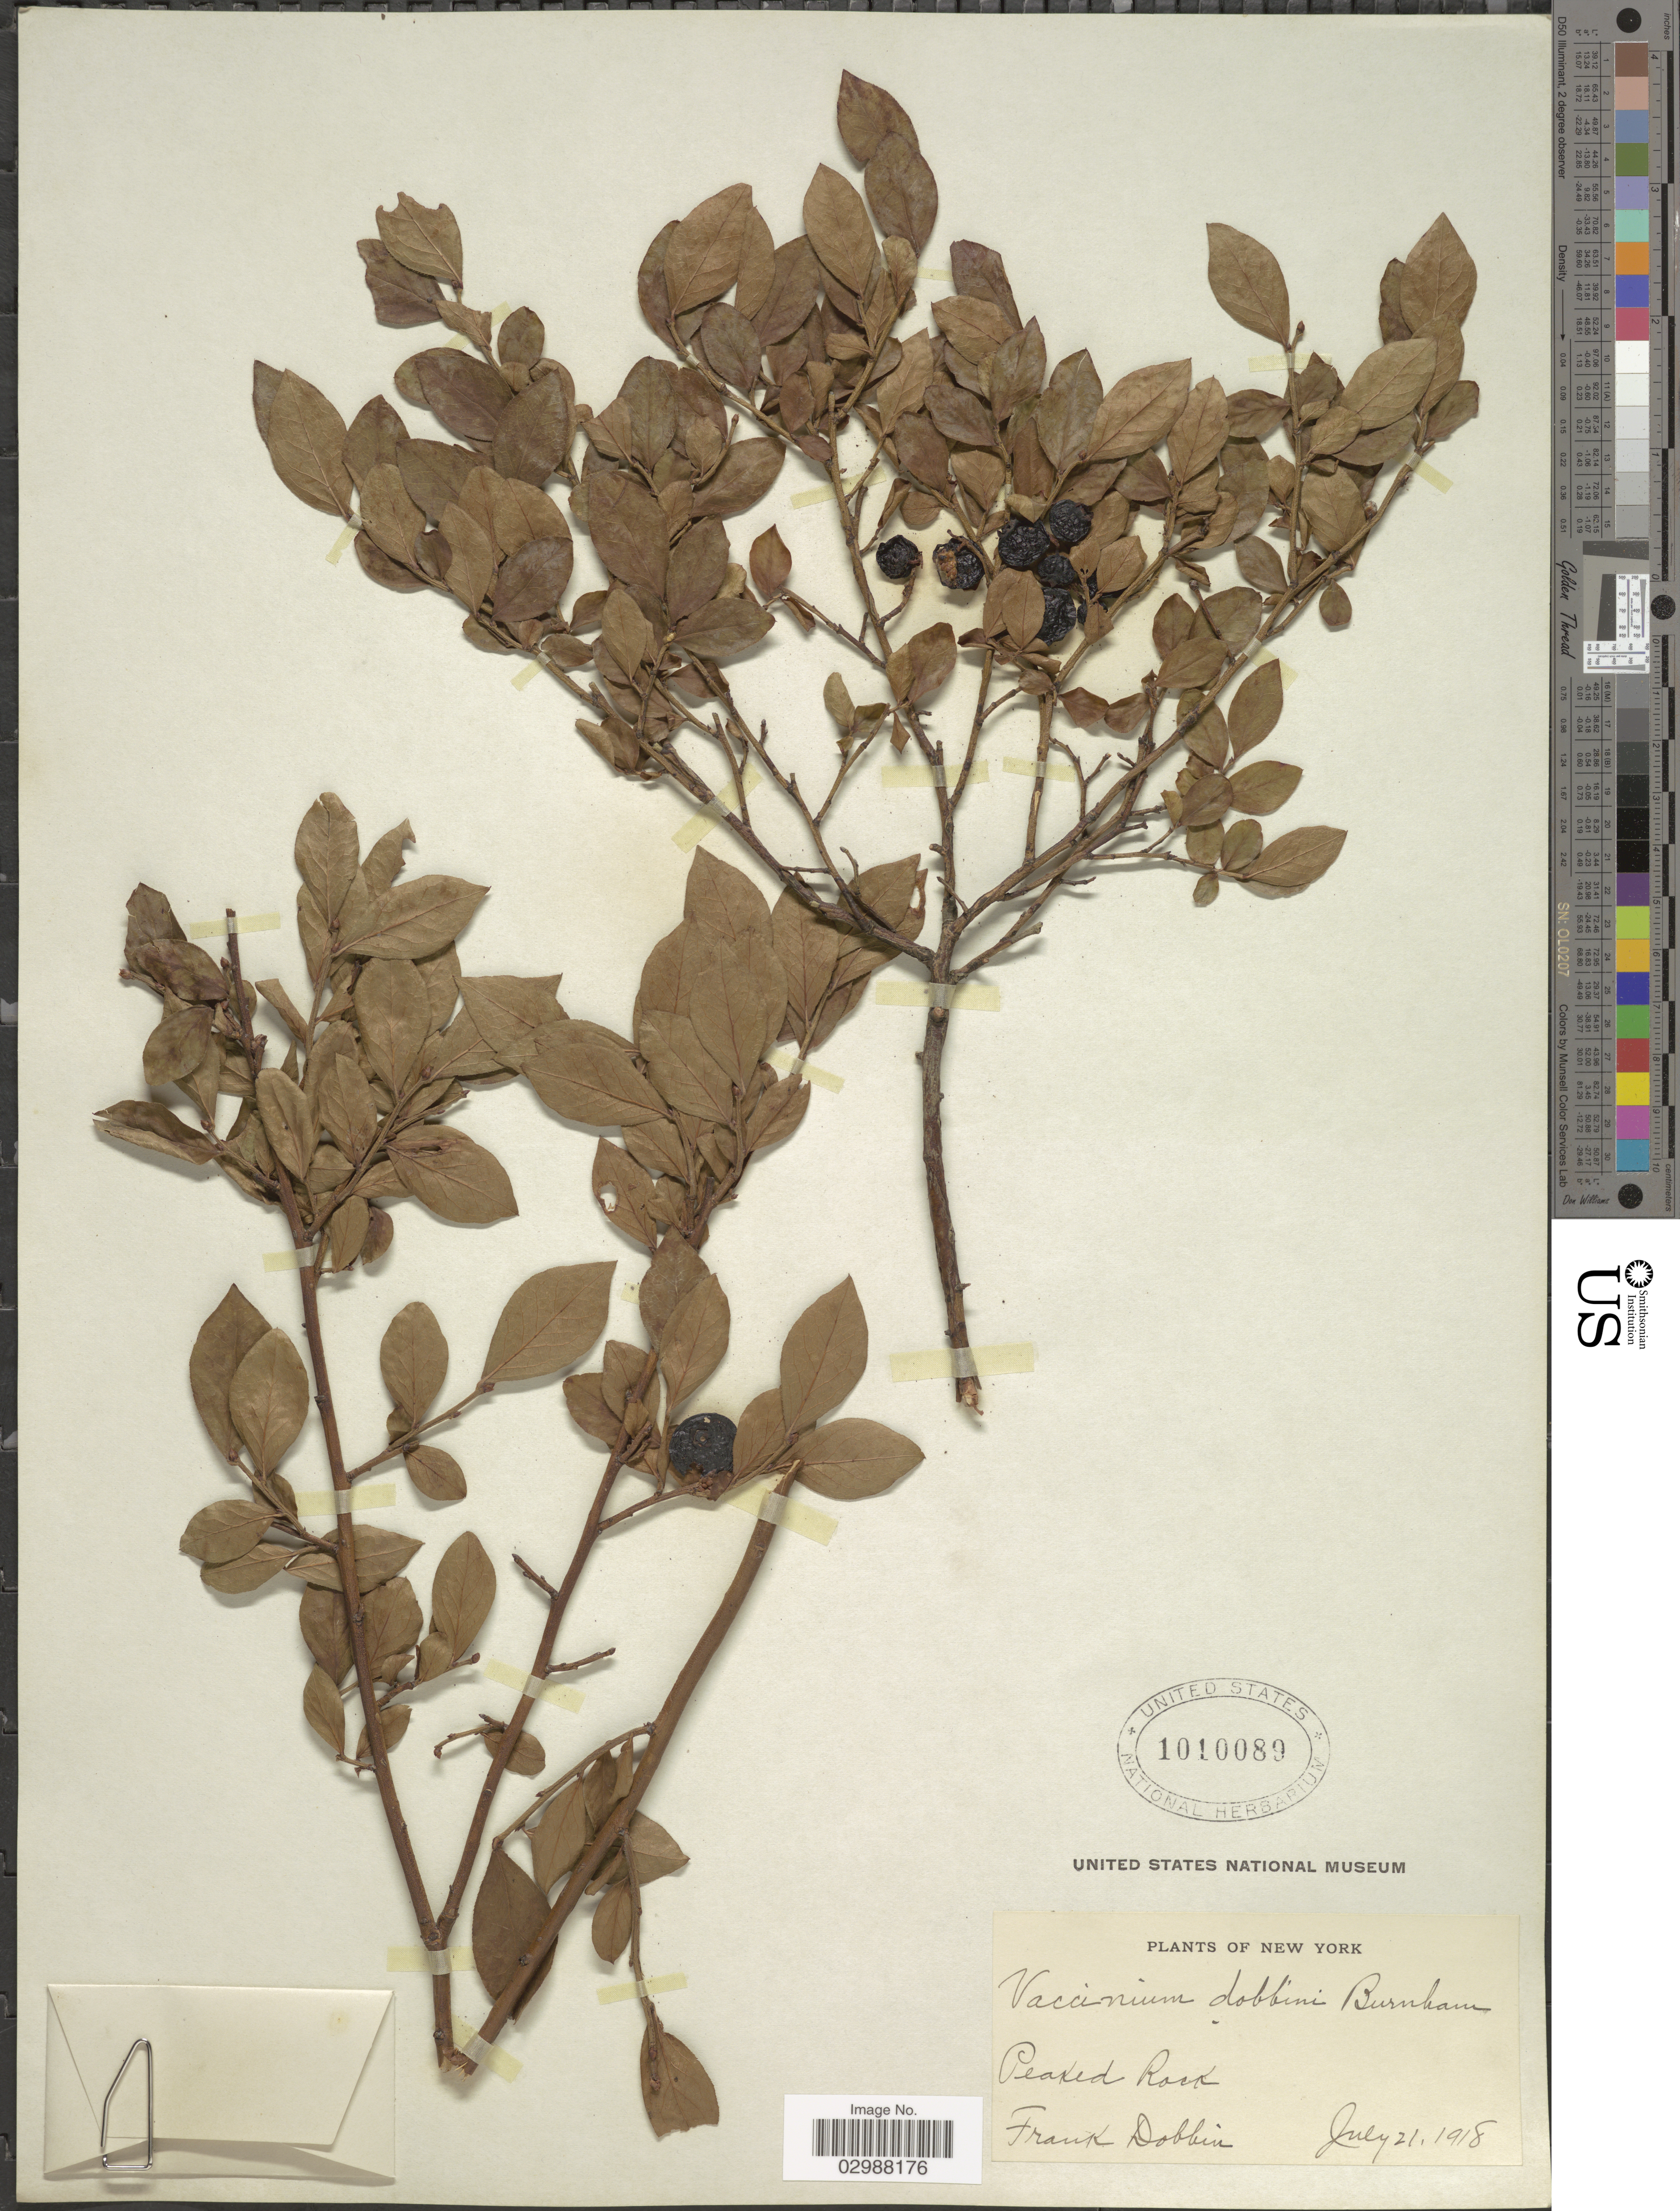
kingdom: Plantae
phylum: Tracheophyta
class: Magnoliopsida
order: Ericales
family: Ericaceae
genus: Vaccinium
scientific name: Vaccinium x dobbinii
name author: Burnham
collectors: F. Dobbin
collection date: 1918-07-21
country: United States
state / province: New York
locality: Peaked Rock.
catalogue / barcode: US 1010089